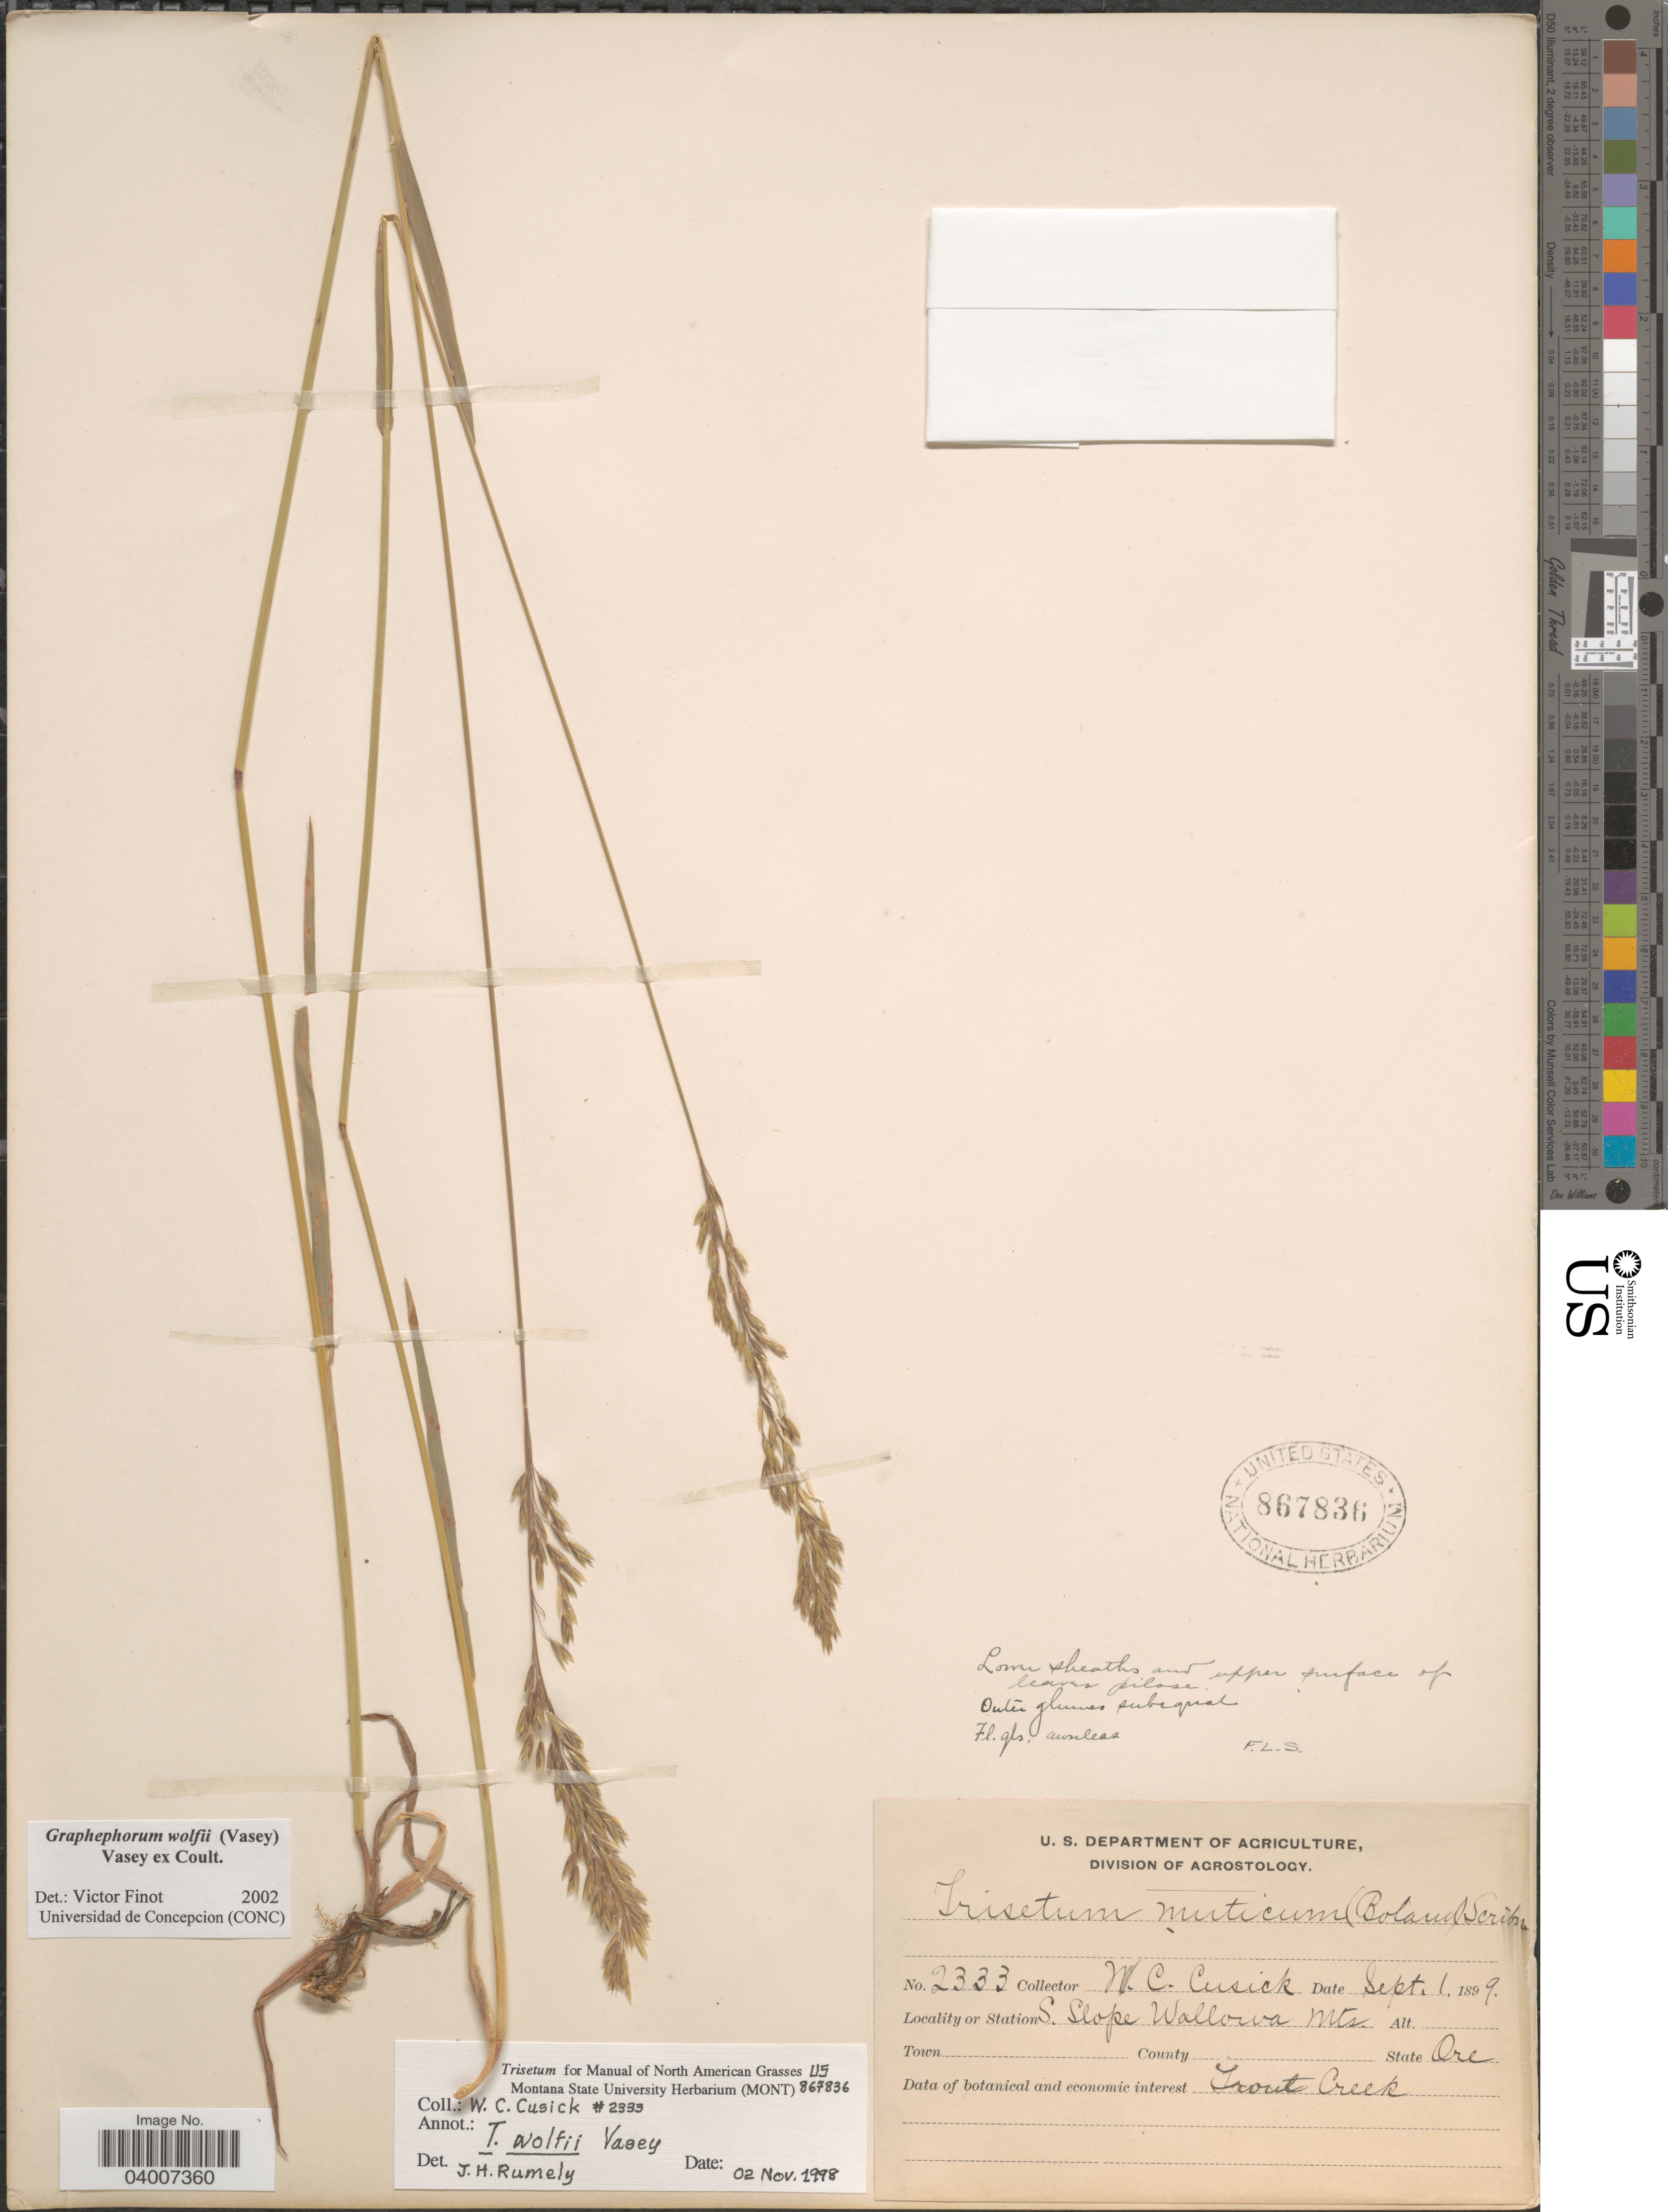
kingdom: Plantae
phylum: Tracheophyta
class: Liliopsida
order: Poales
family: Poaceae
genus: Graphephorum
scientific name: Graphephorum wolfii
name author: (E. Fourn.) Vasey ex Coult.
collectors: W. C. Cusick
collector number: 2333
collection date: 1899-09-01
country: United States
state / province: Oregon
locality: S. Slope Wallowa Mts. Trout Creek.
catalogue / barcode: US 867836